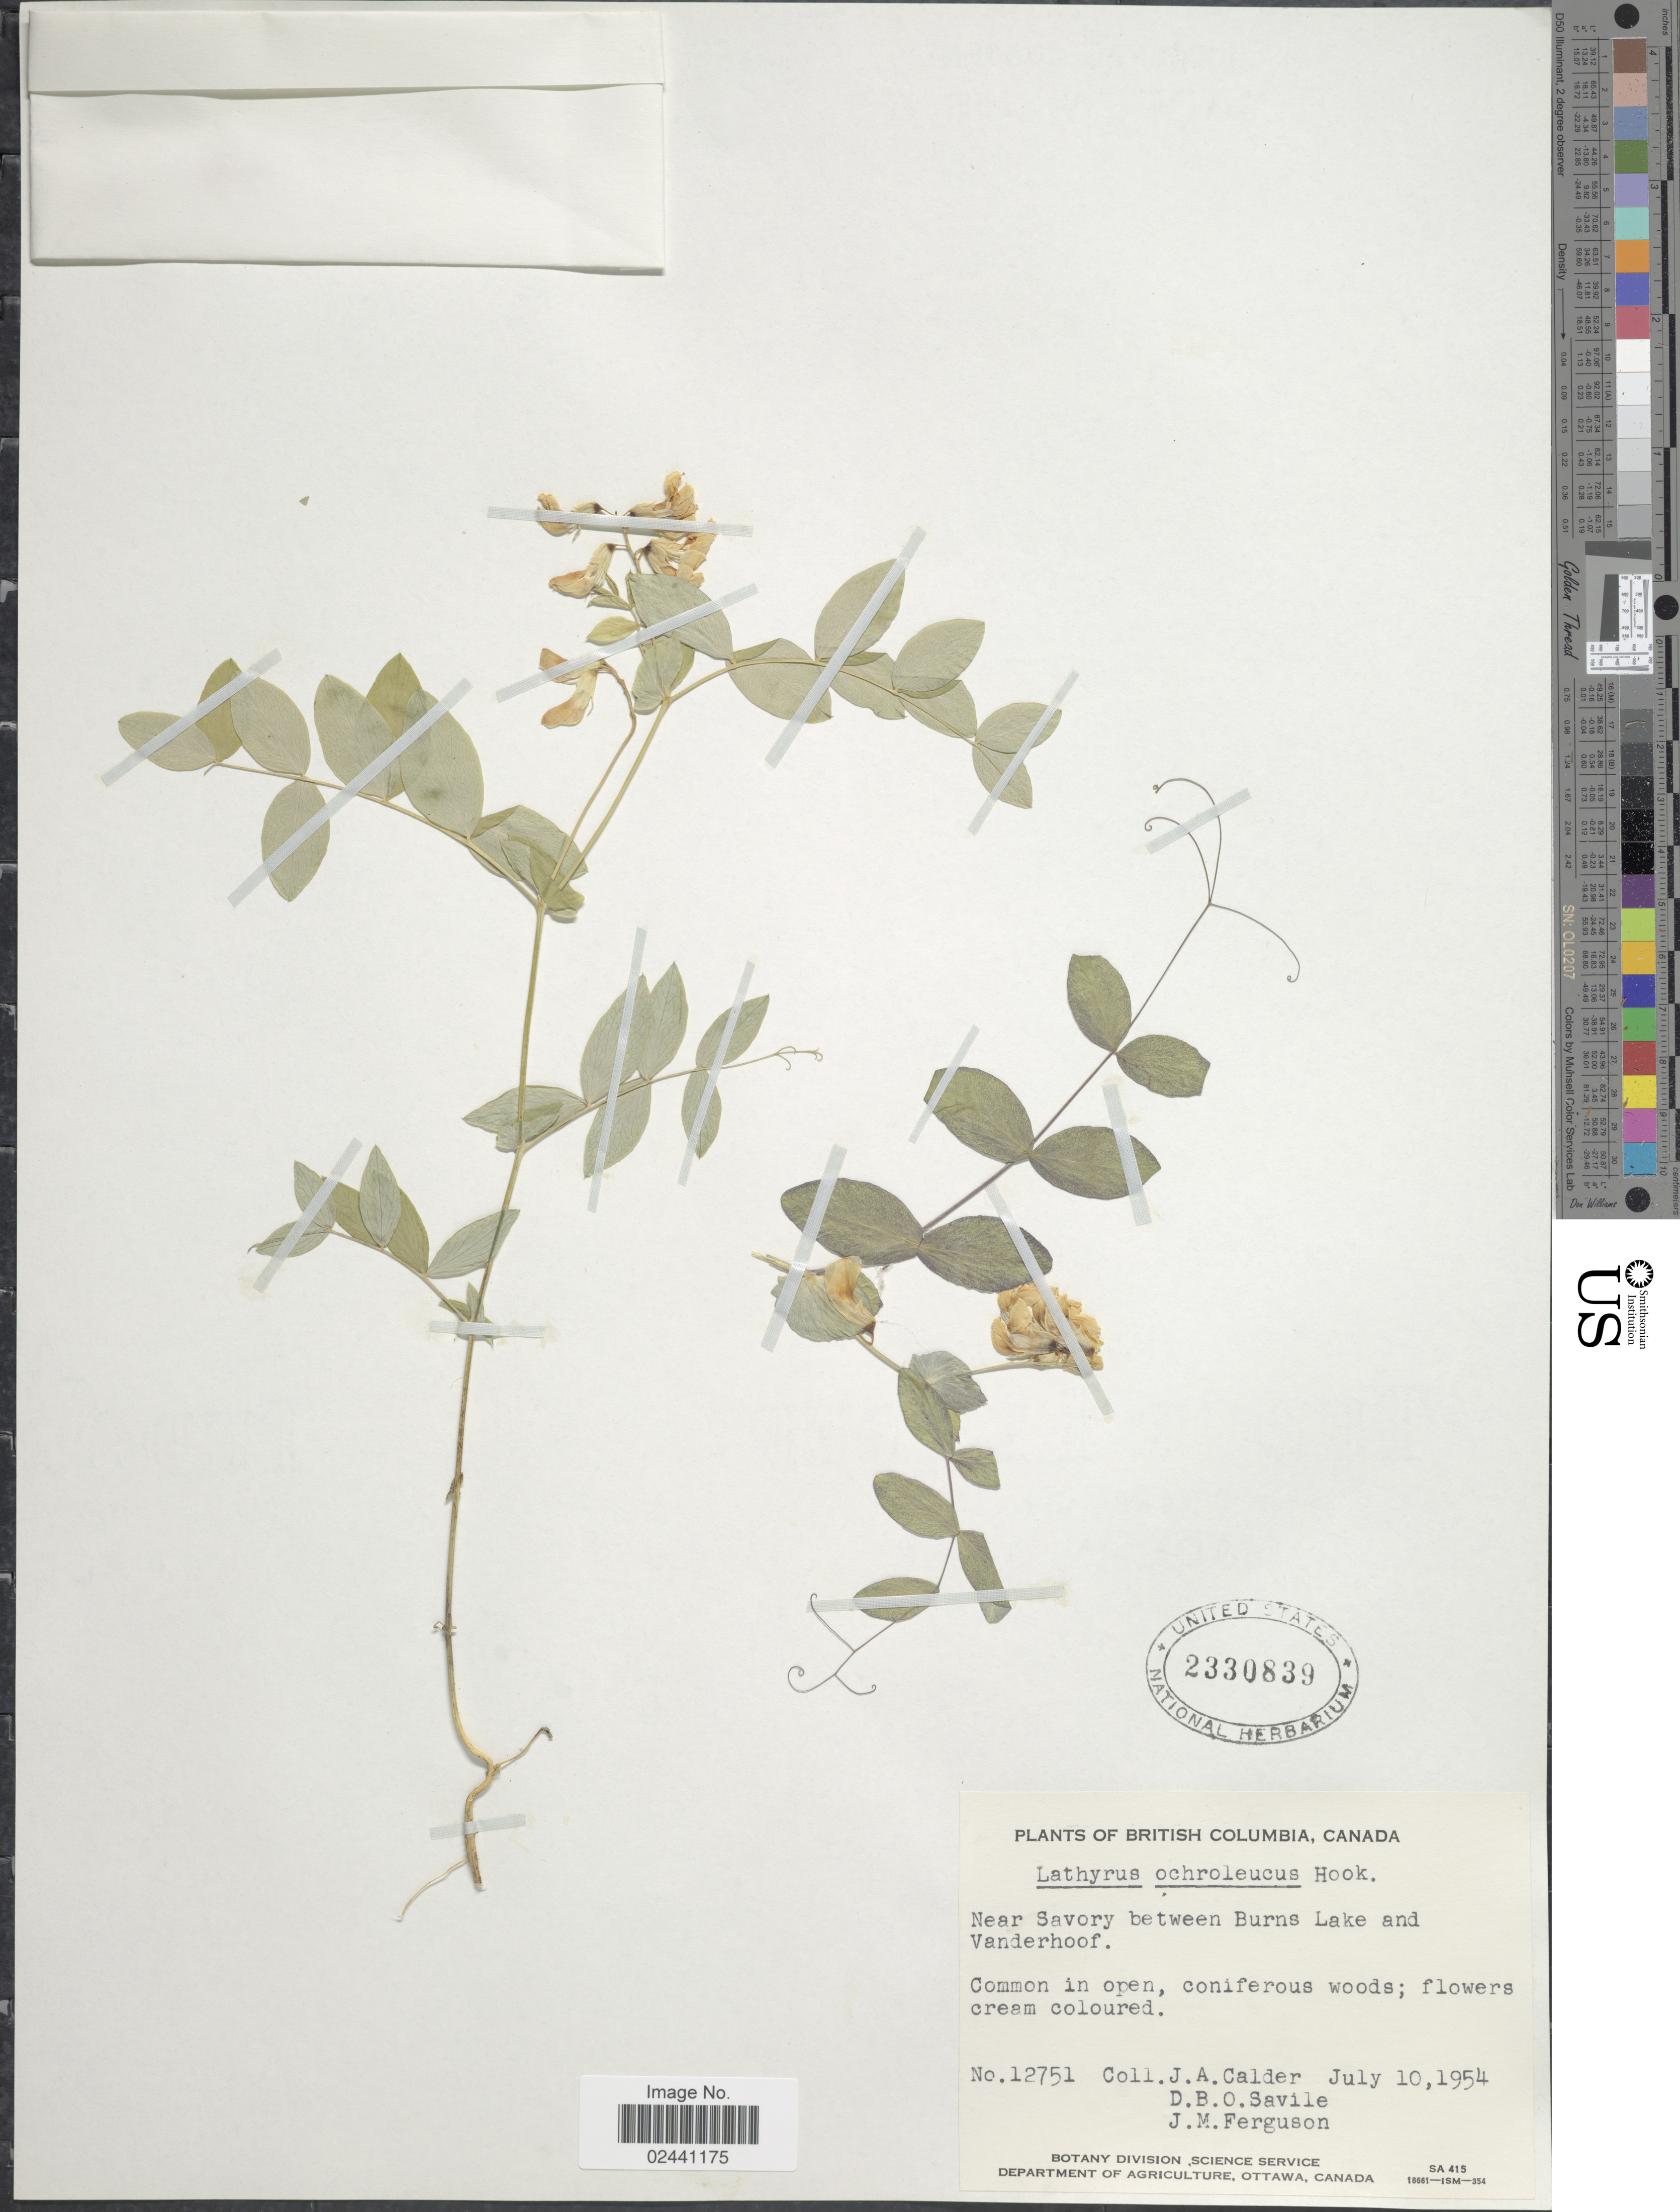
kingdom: Plantae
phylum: Tracheophyta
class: Magnoliopsida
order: Fabales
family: Fabaceae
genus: Lathyrus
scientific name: Lathyrus ochroleucus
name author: Hook.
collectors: J. A. Calder, D. Savile & J. M. Ferguson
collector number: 12751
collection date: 1954-07-10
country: Canada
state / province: British Columbia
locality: Near Savory between Burns Lake and Vanderhoof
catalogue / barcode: US 2330839